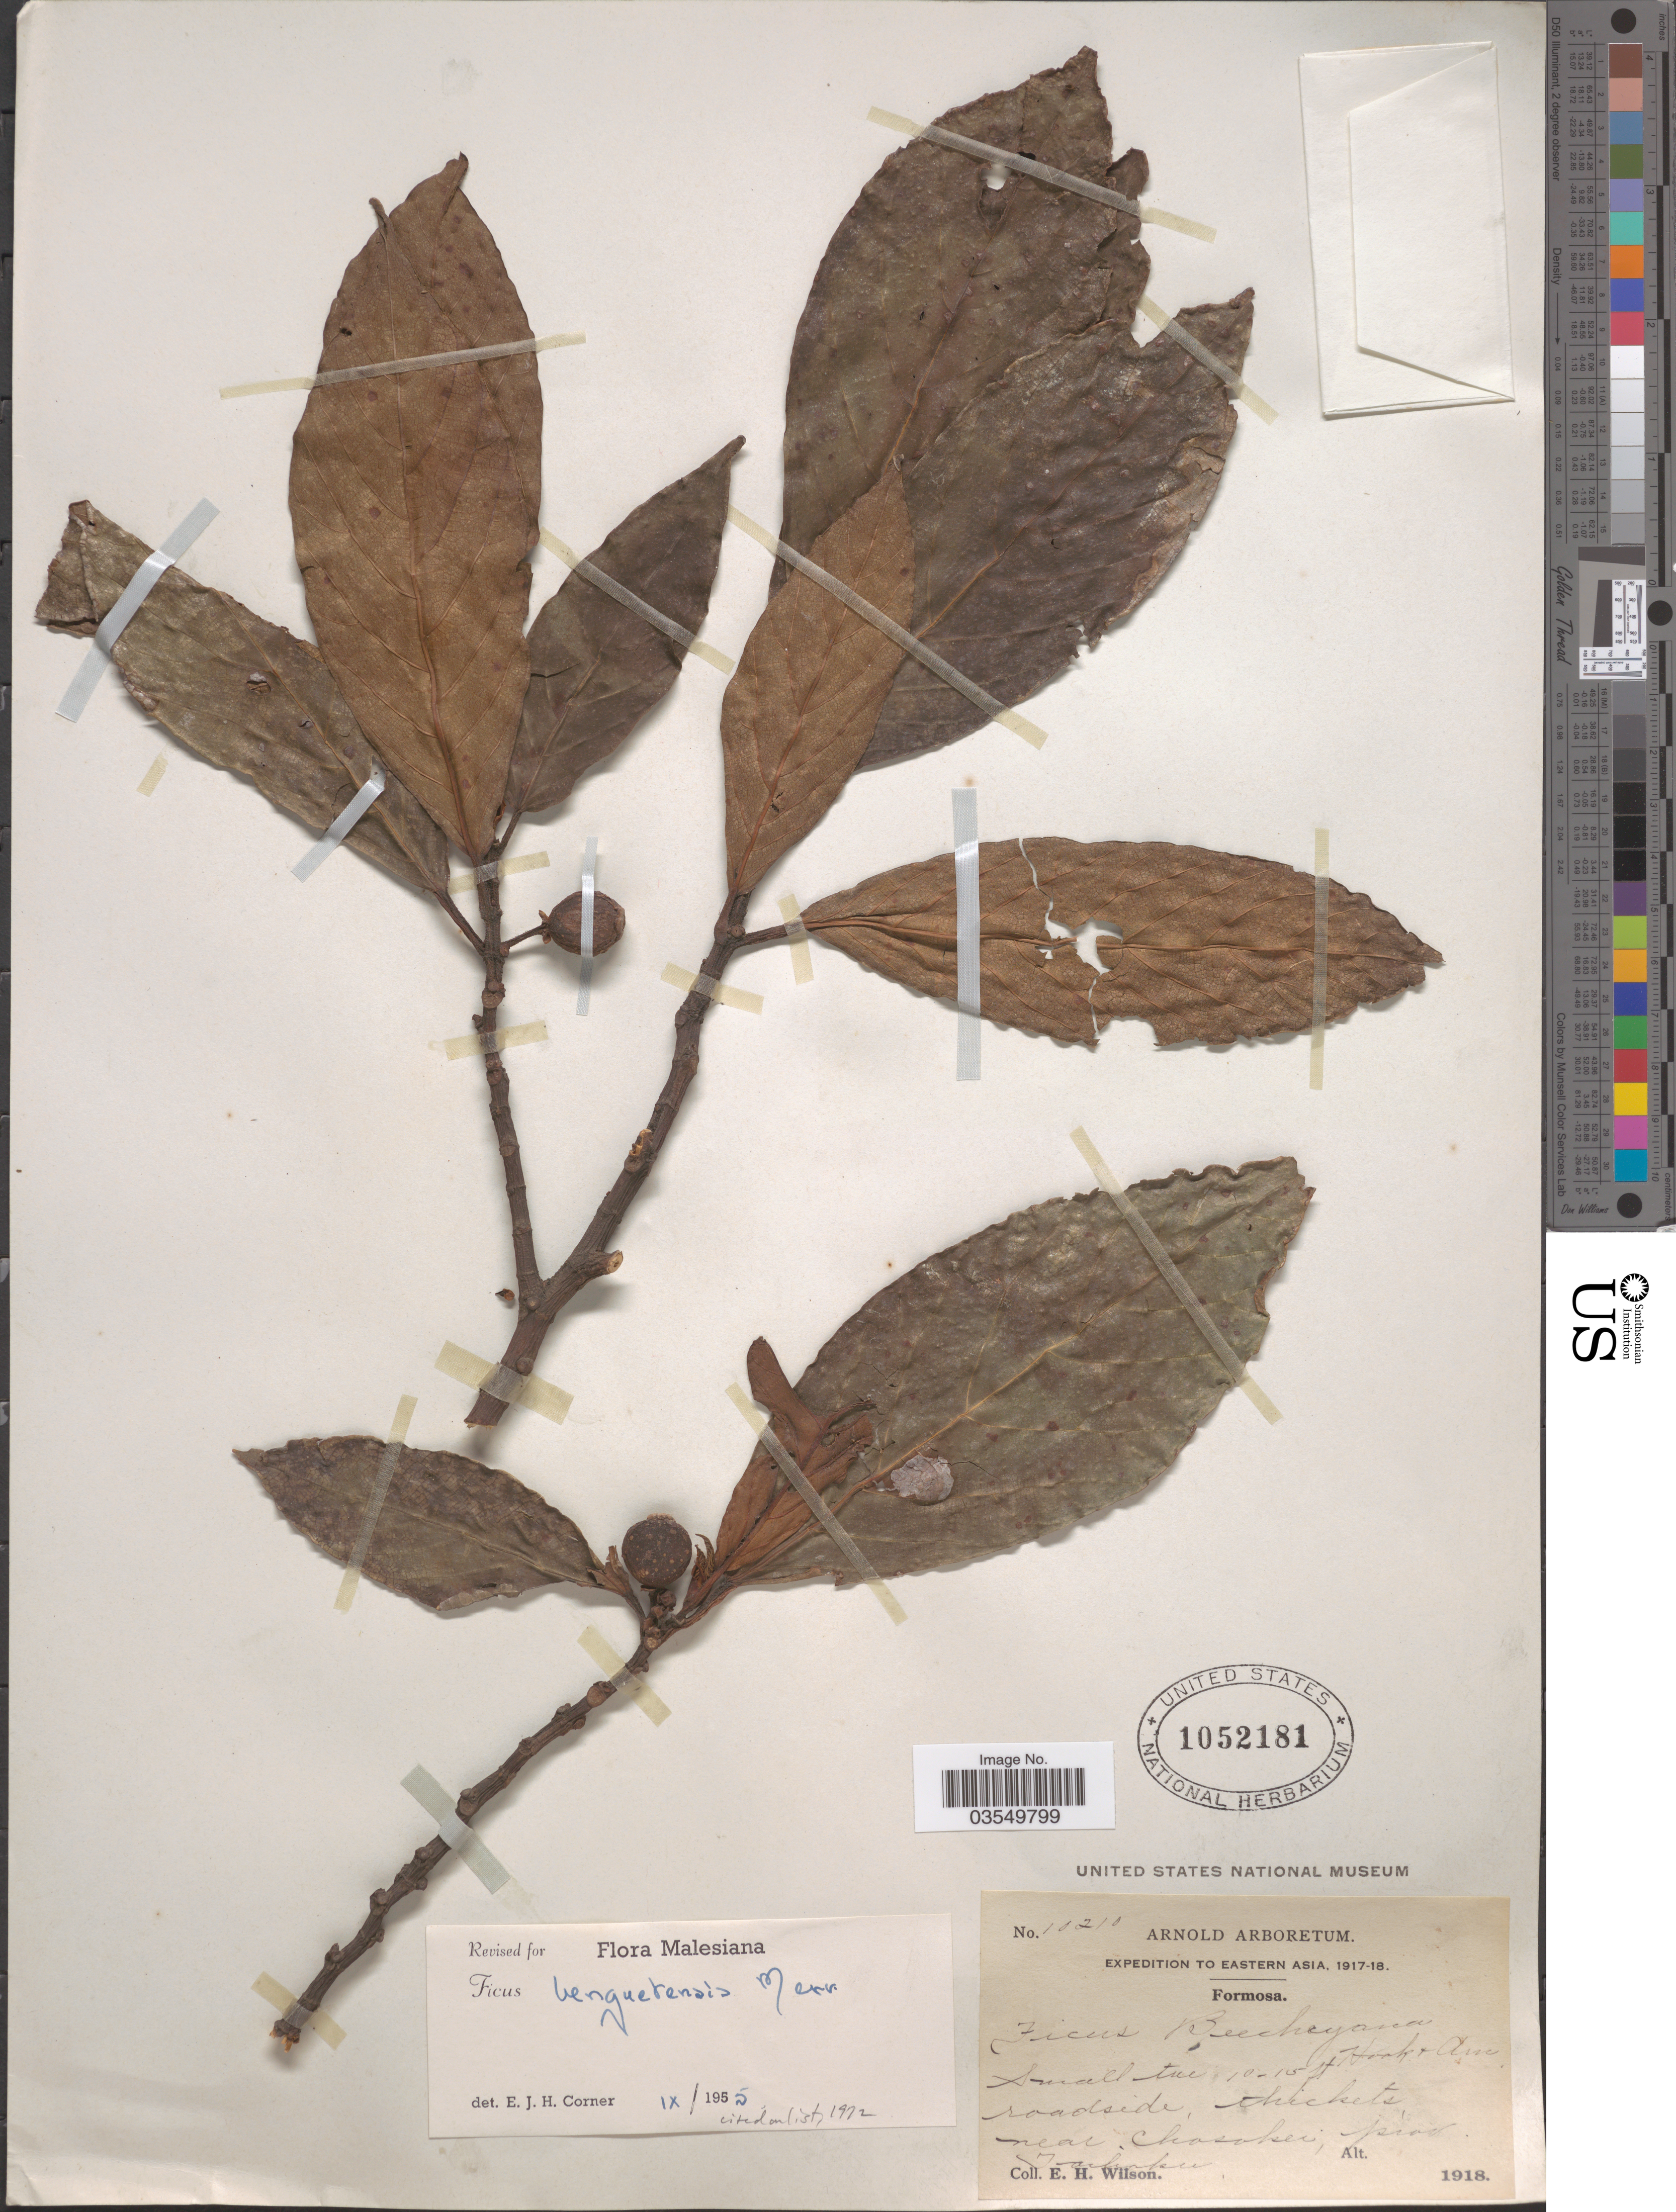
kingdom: Plantae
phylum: Tracheophyta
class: Magnoliopsida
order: Rosales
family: Moraceae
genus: Ficus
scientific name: Ficus benguetensis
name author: Merr.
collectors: E. Wilson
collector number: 10210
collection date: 1918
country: Taiwan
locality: Eastern Asia. Formosa. Near Chosokei, prov. Taihoku.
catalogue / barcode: US 1052181